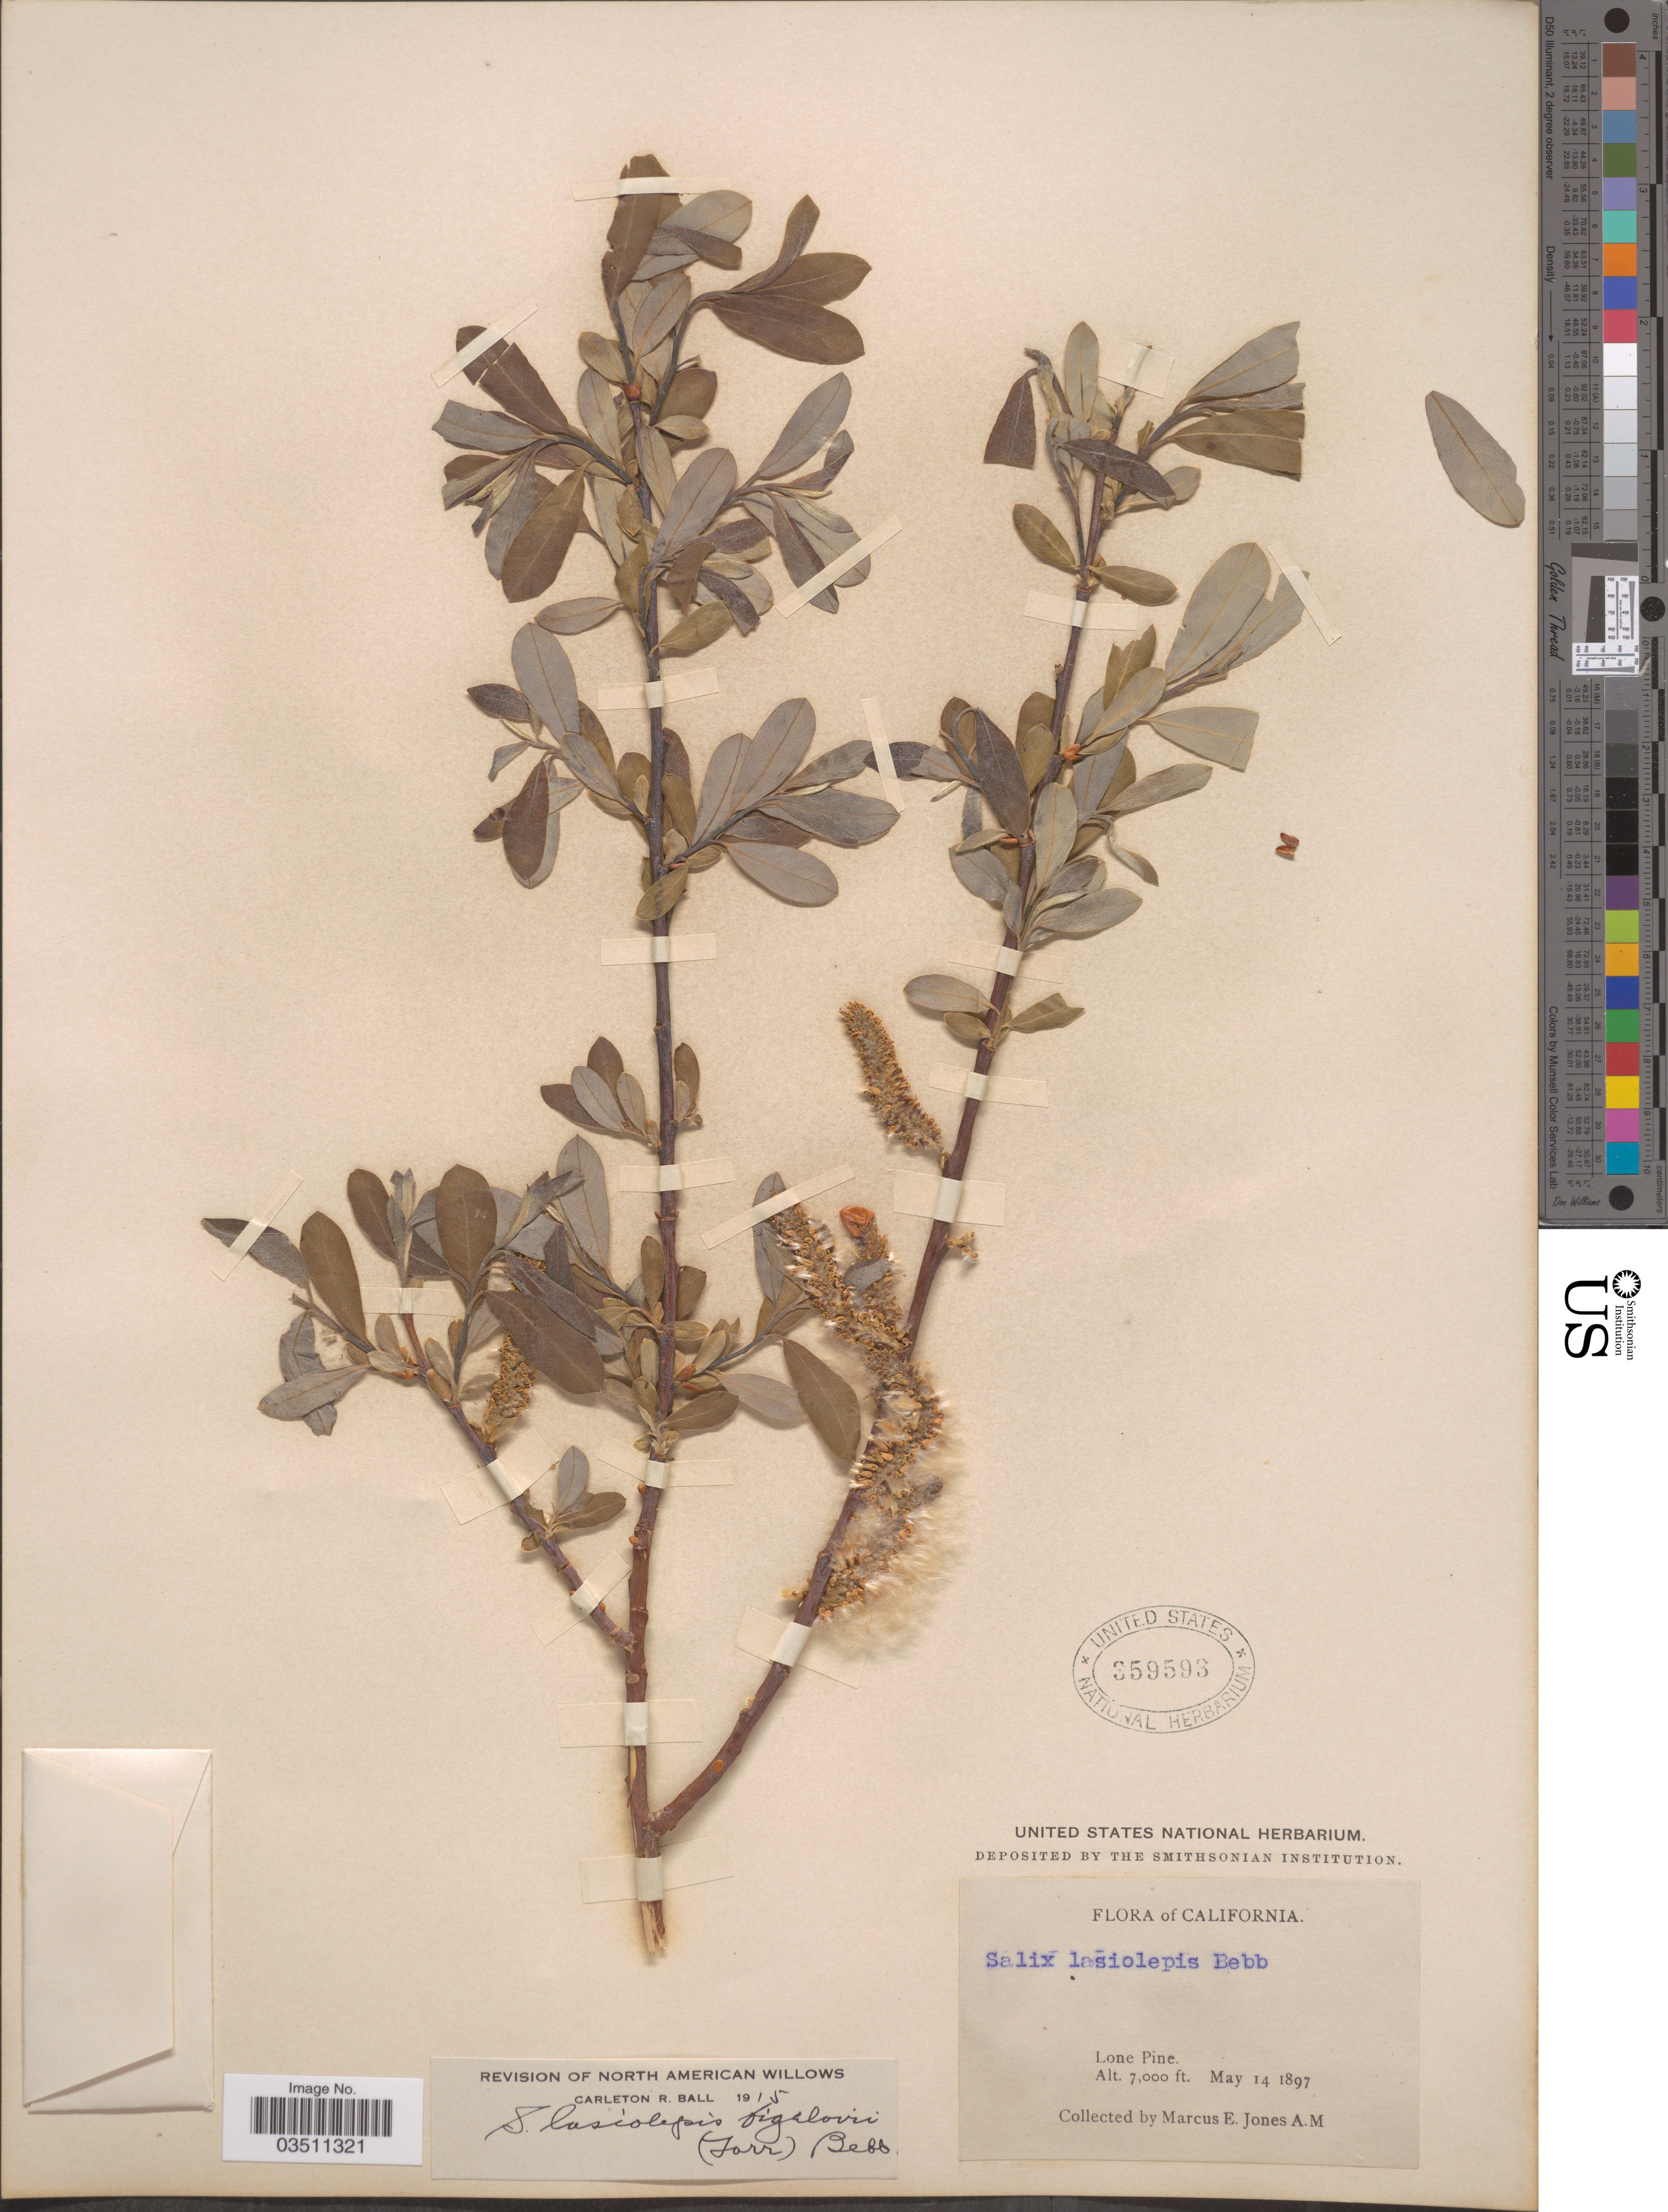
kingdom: Plantae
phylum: Tracheophyta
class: Magnoliopsida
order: Malpighiales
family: Salicaceae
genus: Salix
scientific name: Salix lasiolepis var. bigelovii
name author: Benth.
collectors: M. E. Jones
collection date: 1897-05-14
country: United States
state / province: California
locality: Lone Pine.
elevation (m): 2134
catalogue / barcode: US 359593